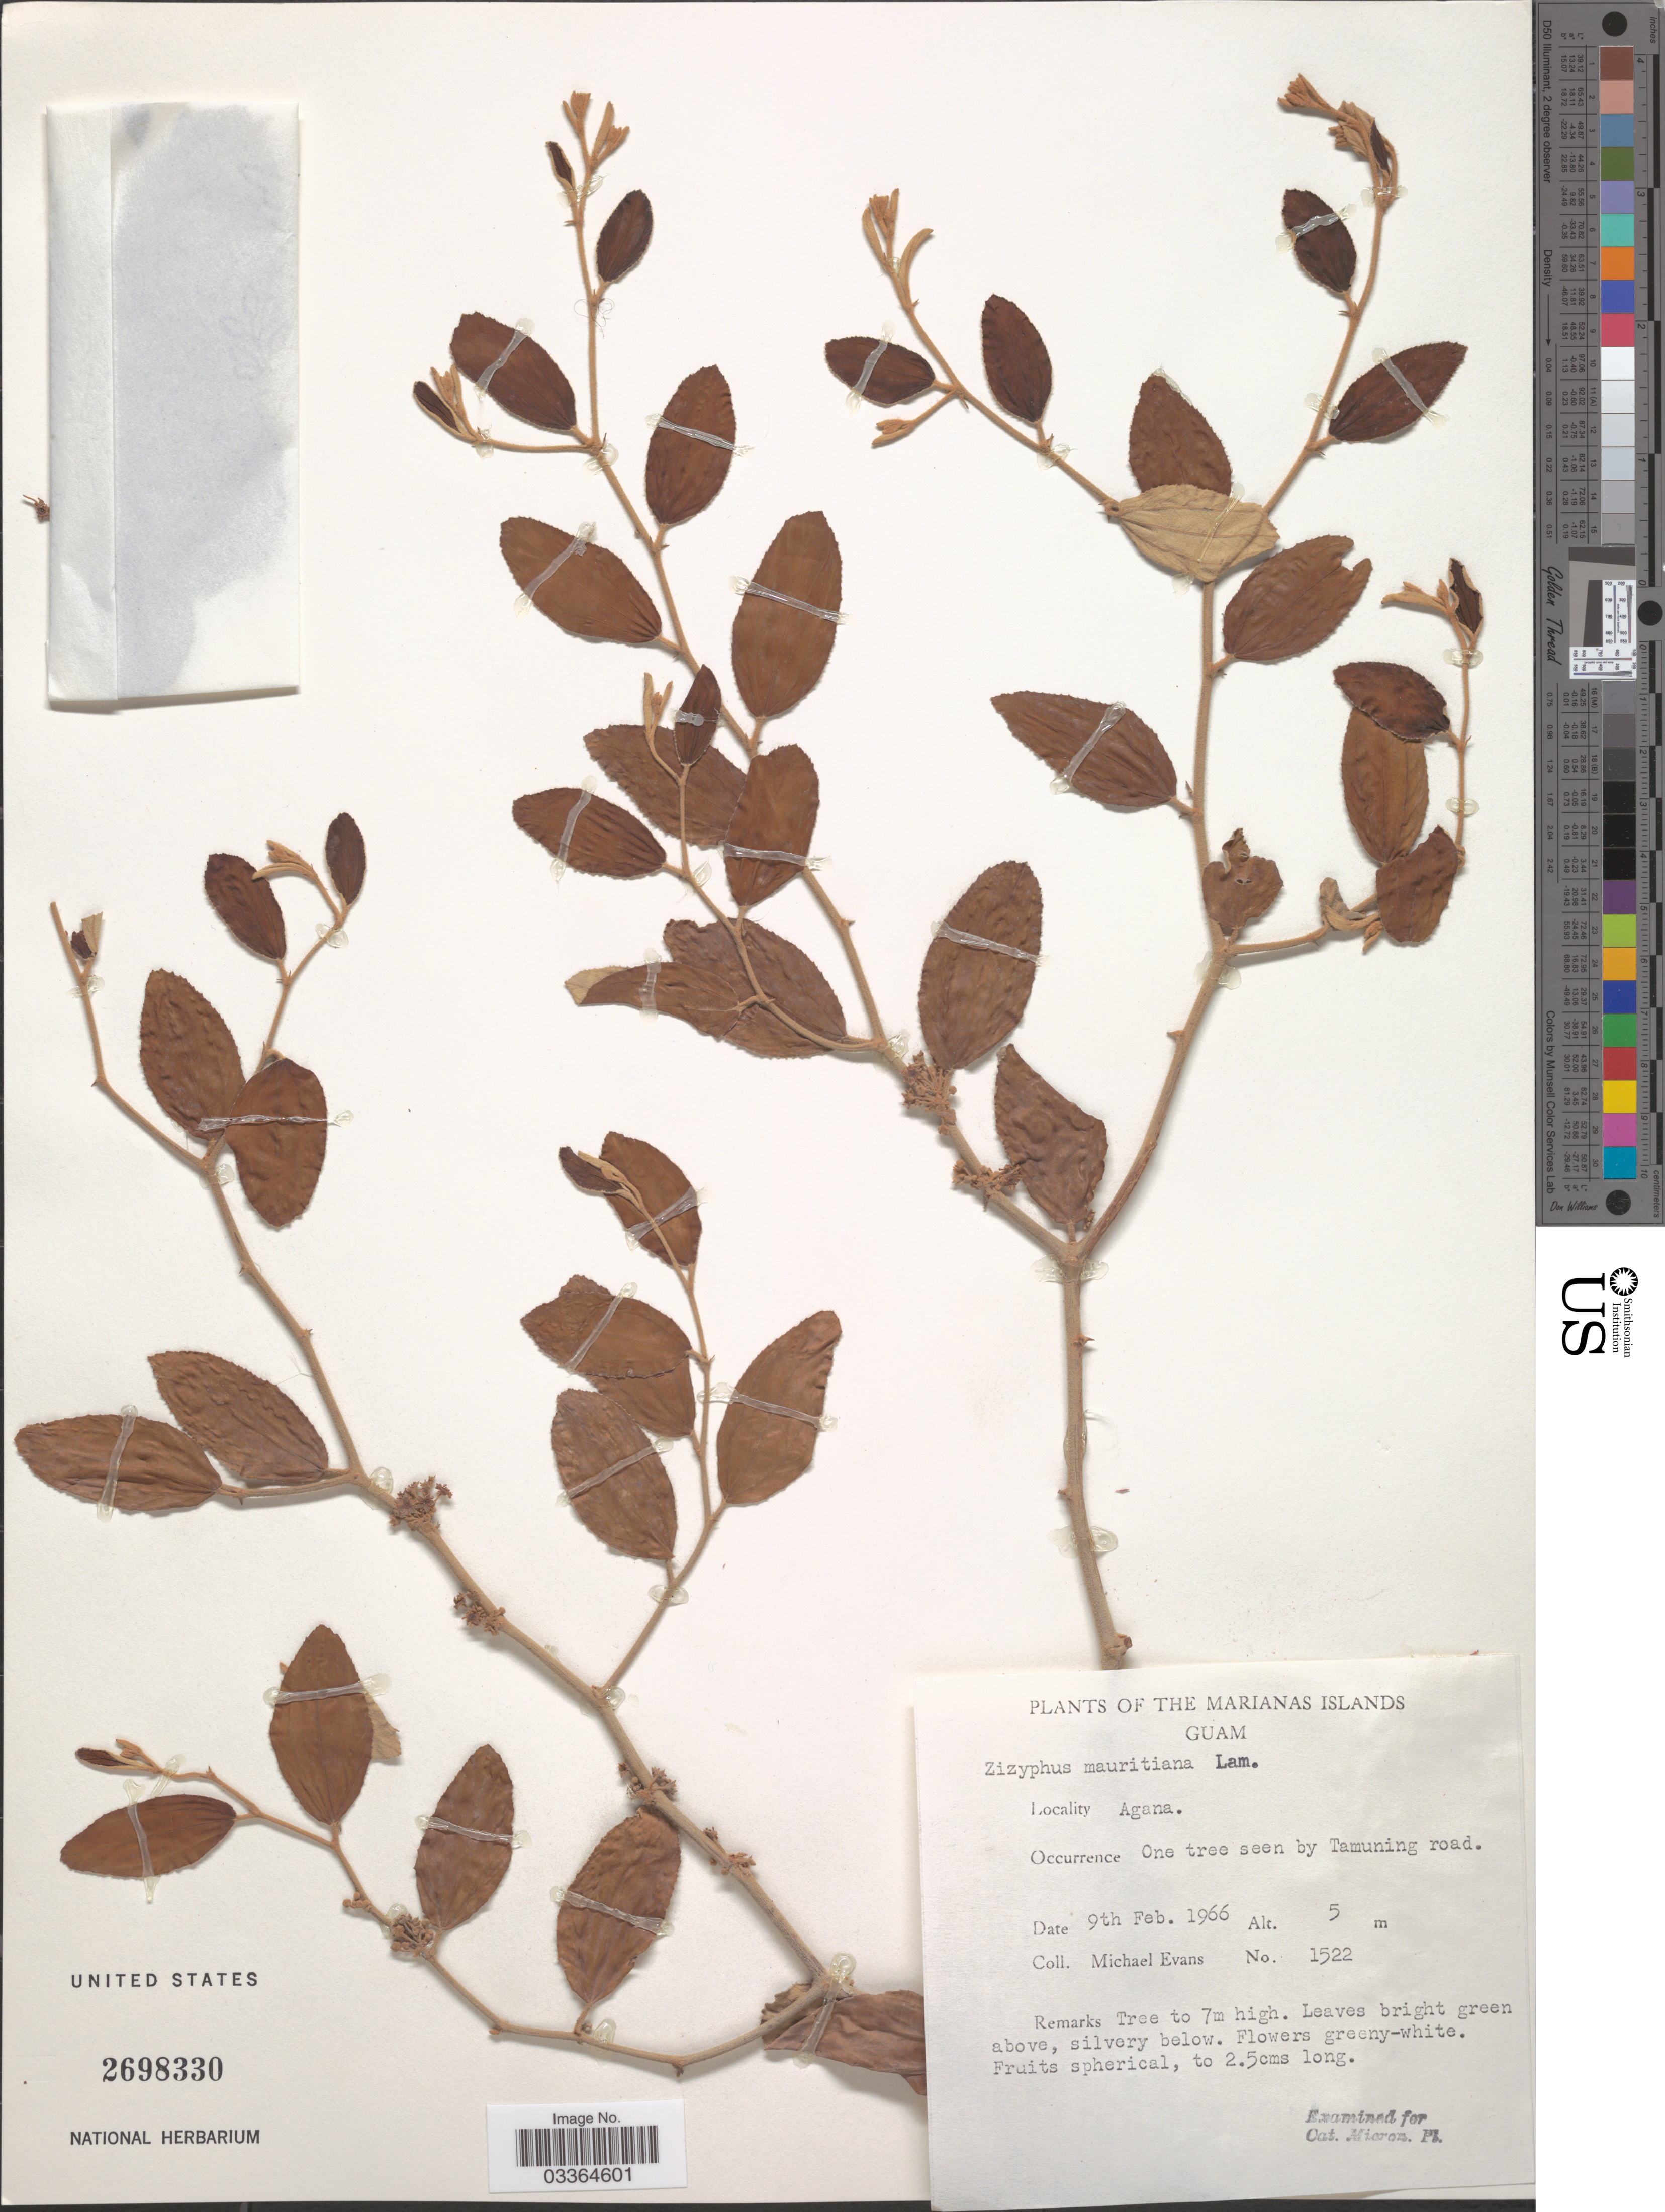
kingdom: Plantae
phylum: Tracheophyta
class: Magnoliopsida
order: Rosales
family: Rhamnaceae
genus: Ziziphus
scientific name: Ziziphus mauritiana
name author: Lam.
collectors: M. Evans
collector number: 1522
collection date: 1966-02-09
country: Guam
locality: The Marianas Islands. Agana.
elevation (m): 5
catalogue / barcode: US 2698330